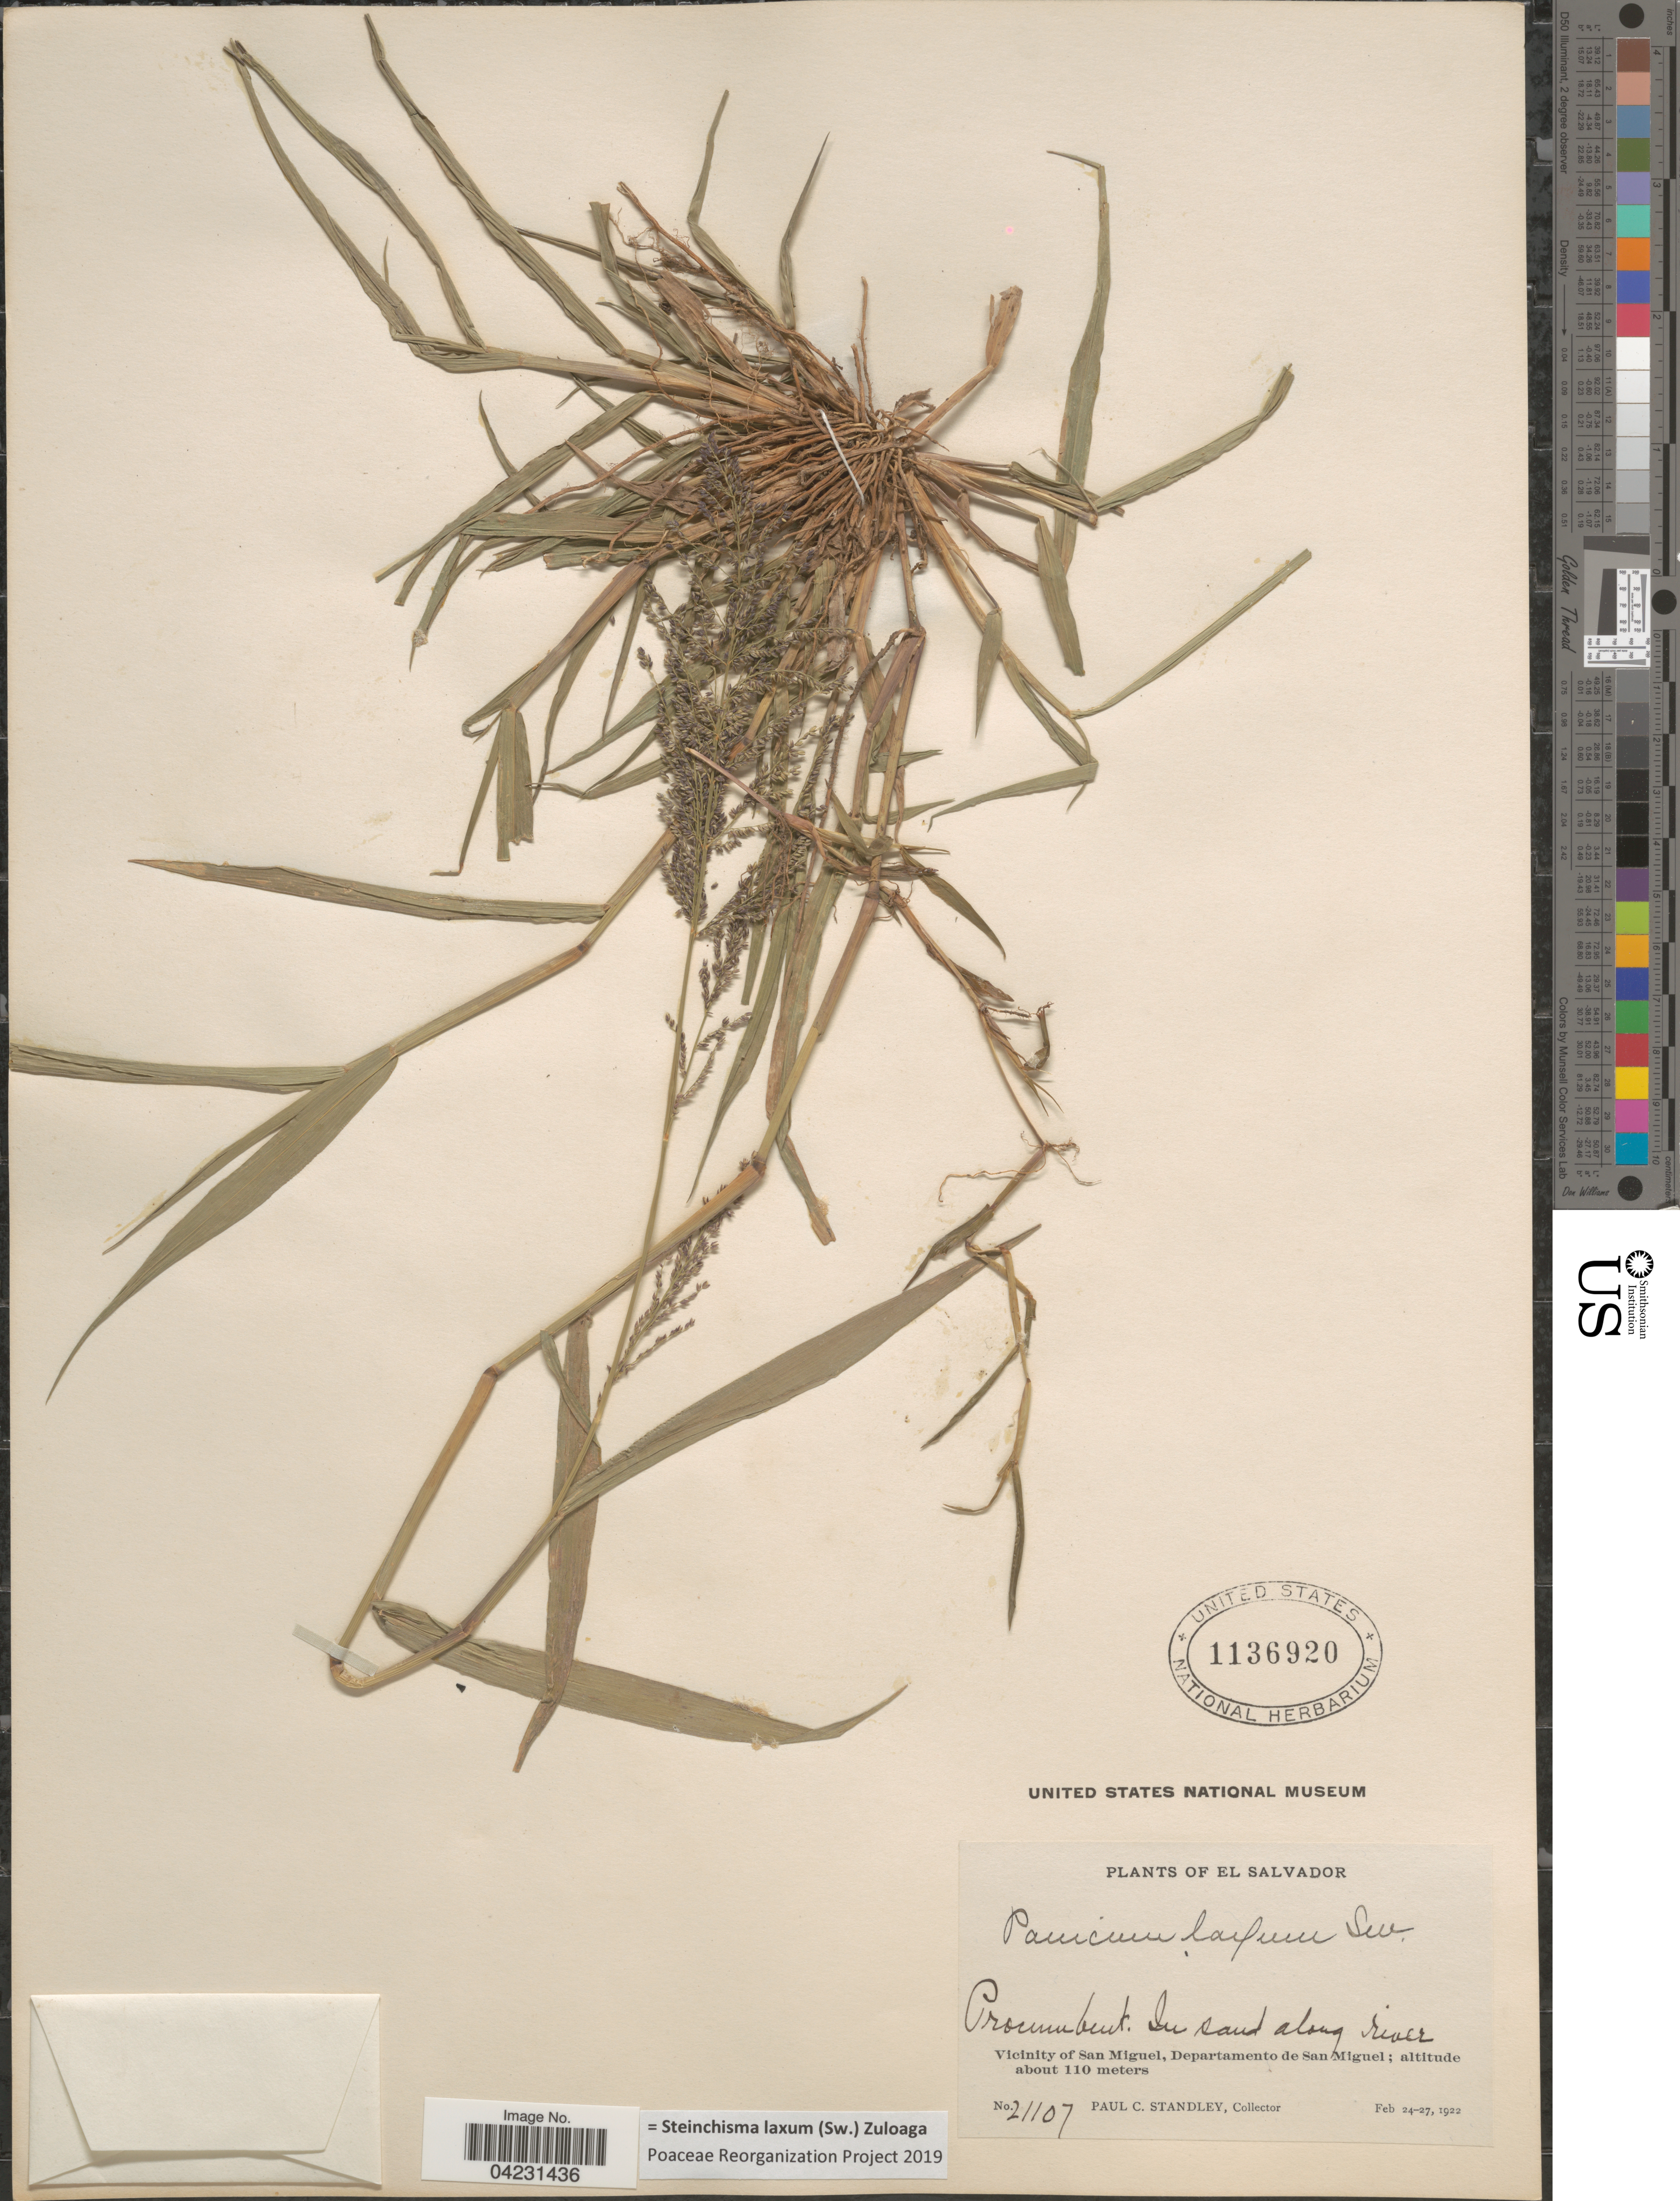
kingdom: Plantae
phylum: Tracheophyta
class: Liliopsida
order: Poales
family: Poaceae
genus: Steinchisma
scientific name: Steinchisma laxum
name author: (Sw.) Zuloaga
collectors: P. C. Standley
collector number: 21107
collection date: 1922-02-24/1922-02-27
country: El Salvador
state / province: San Miguel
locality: Vicinity of San Miguel, Departamento de San Miguel.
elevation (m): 110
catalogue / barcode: US 1136920